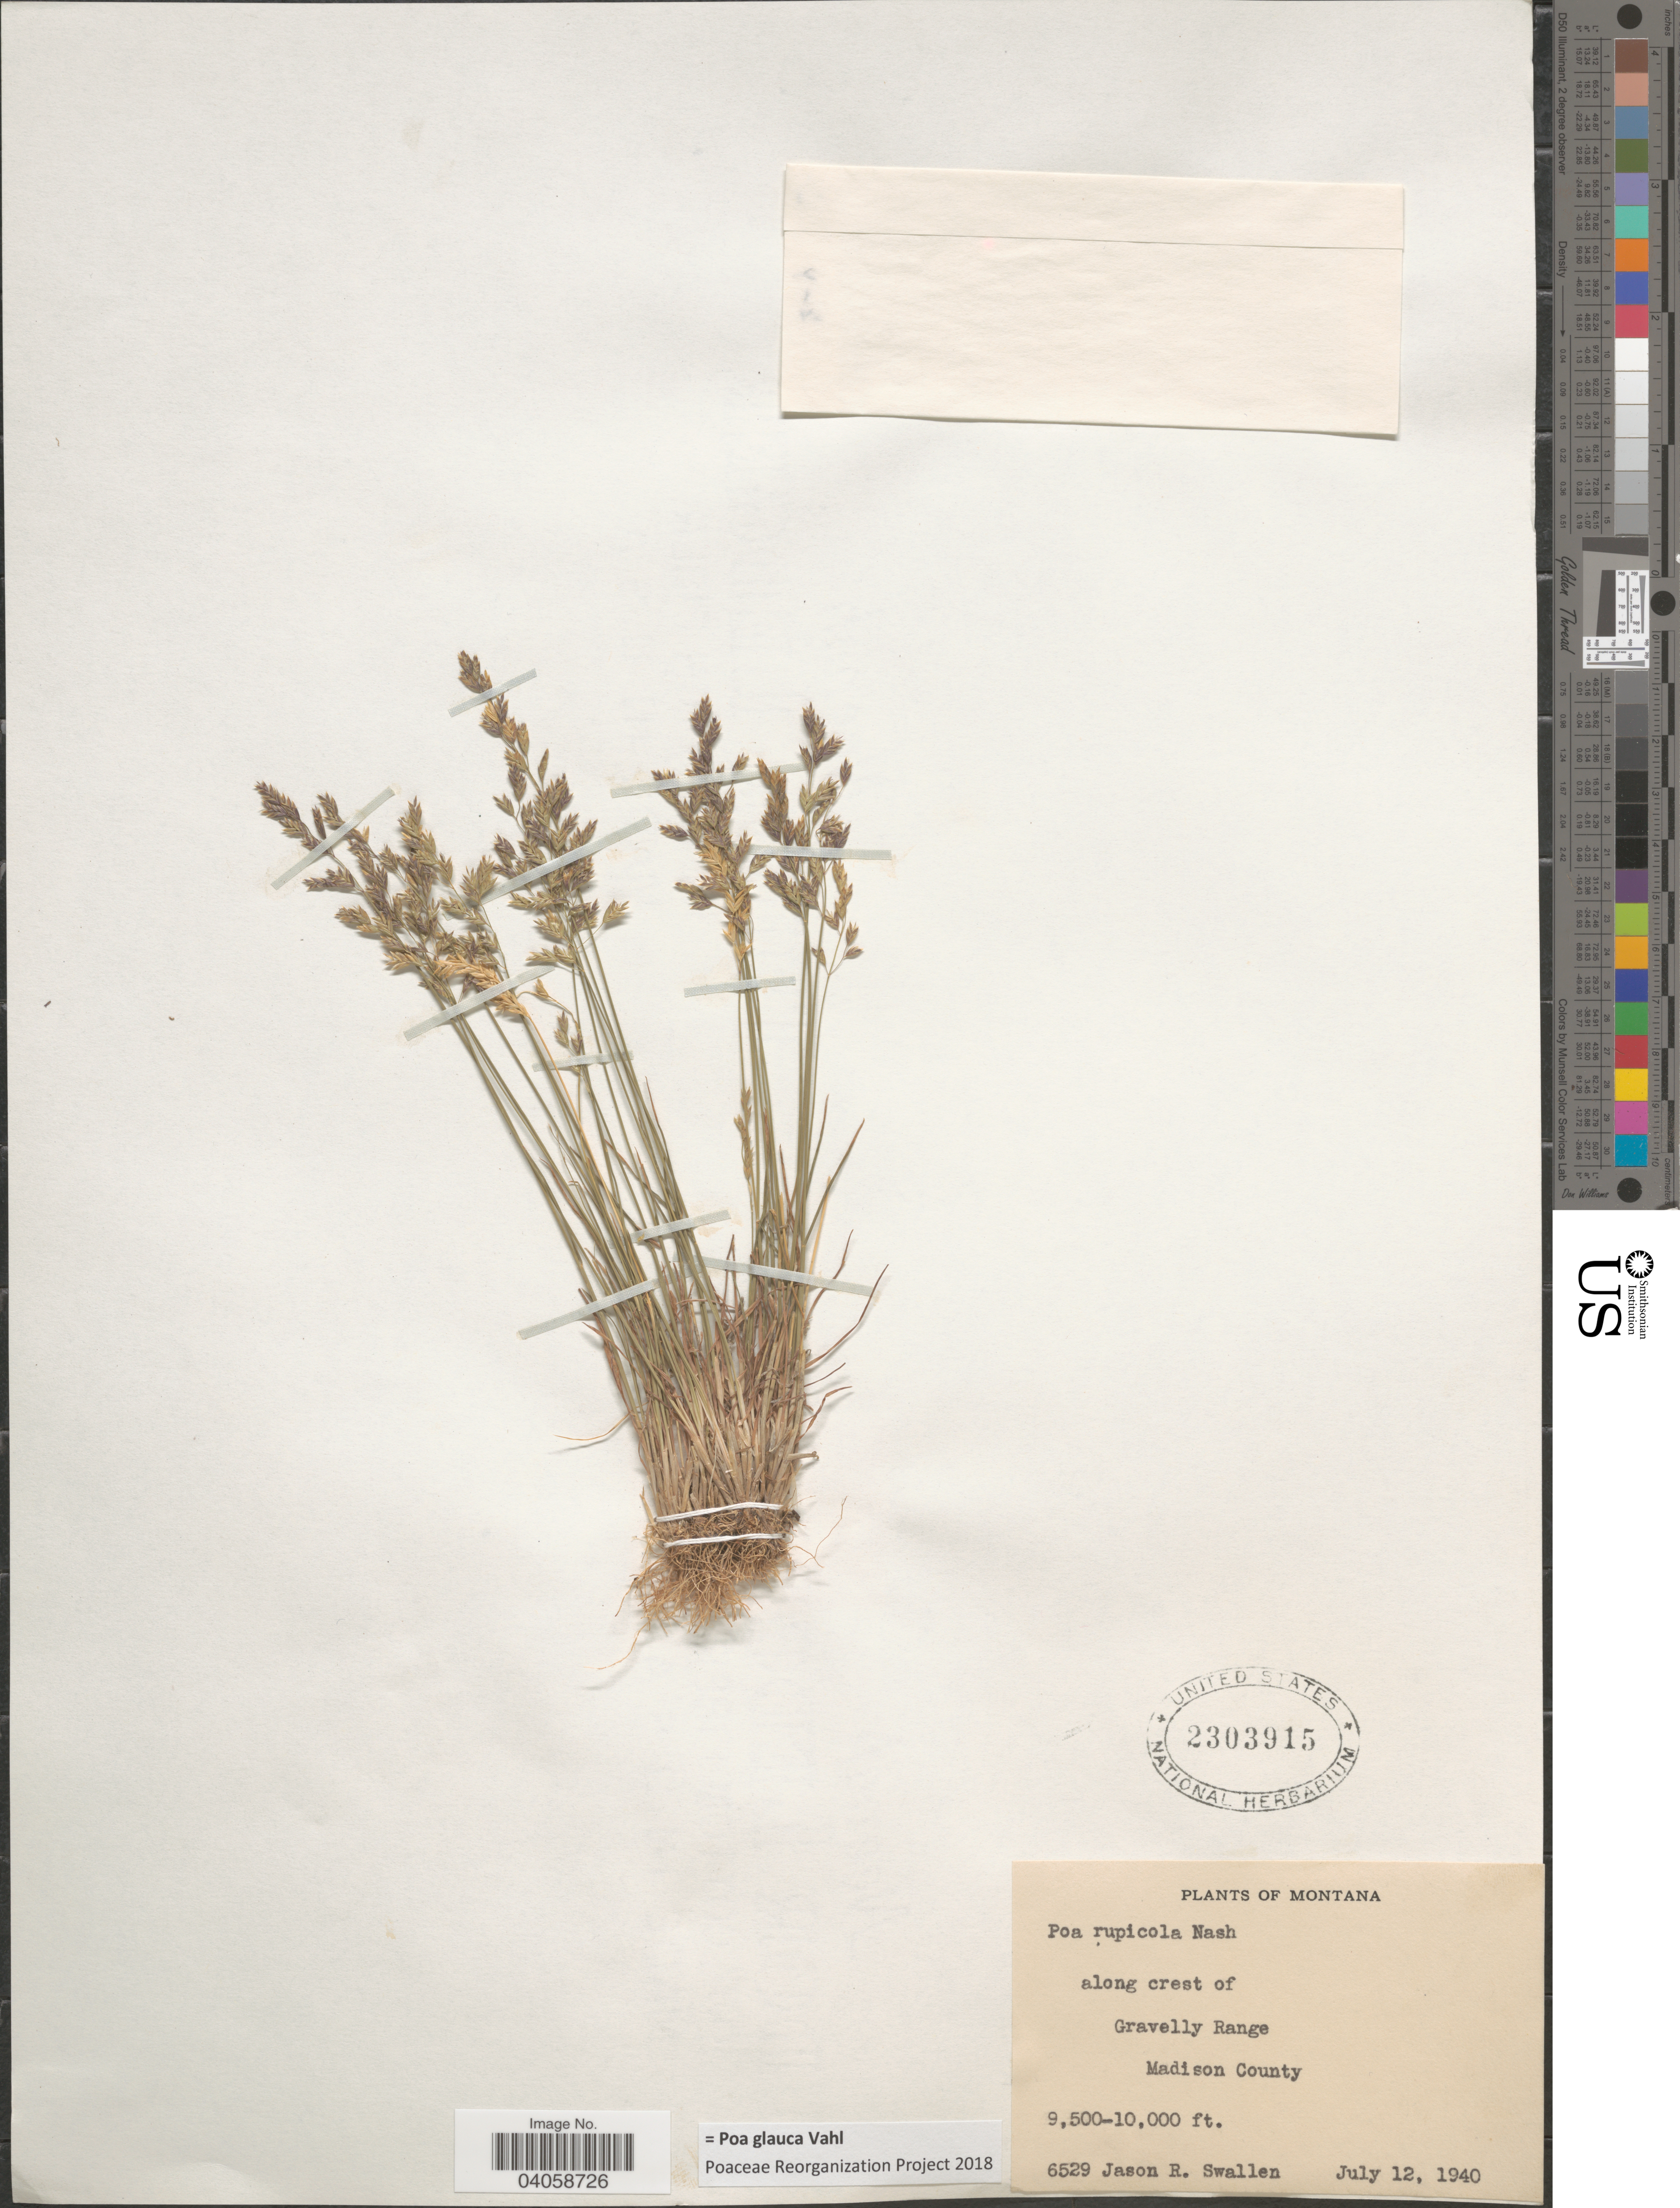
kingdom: Plantae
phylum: Tracheophyta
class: Liliopsida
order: Poales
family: Poaceae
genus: Poa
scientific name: Poa glauca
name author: Vahl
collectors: J. R. Swallen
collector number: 6529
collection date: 1940-07-12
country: United States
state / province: Montana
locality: Along crest of Gravelly Range. Madison County.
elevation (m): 2896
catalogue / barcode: US 2303915